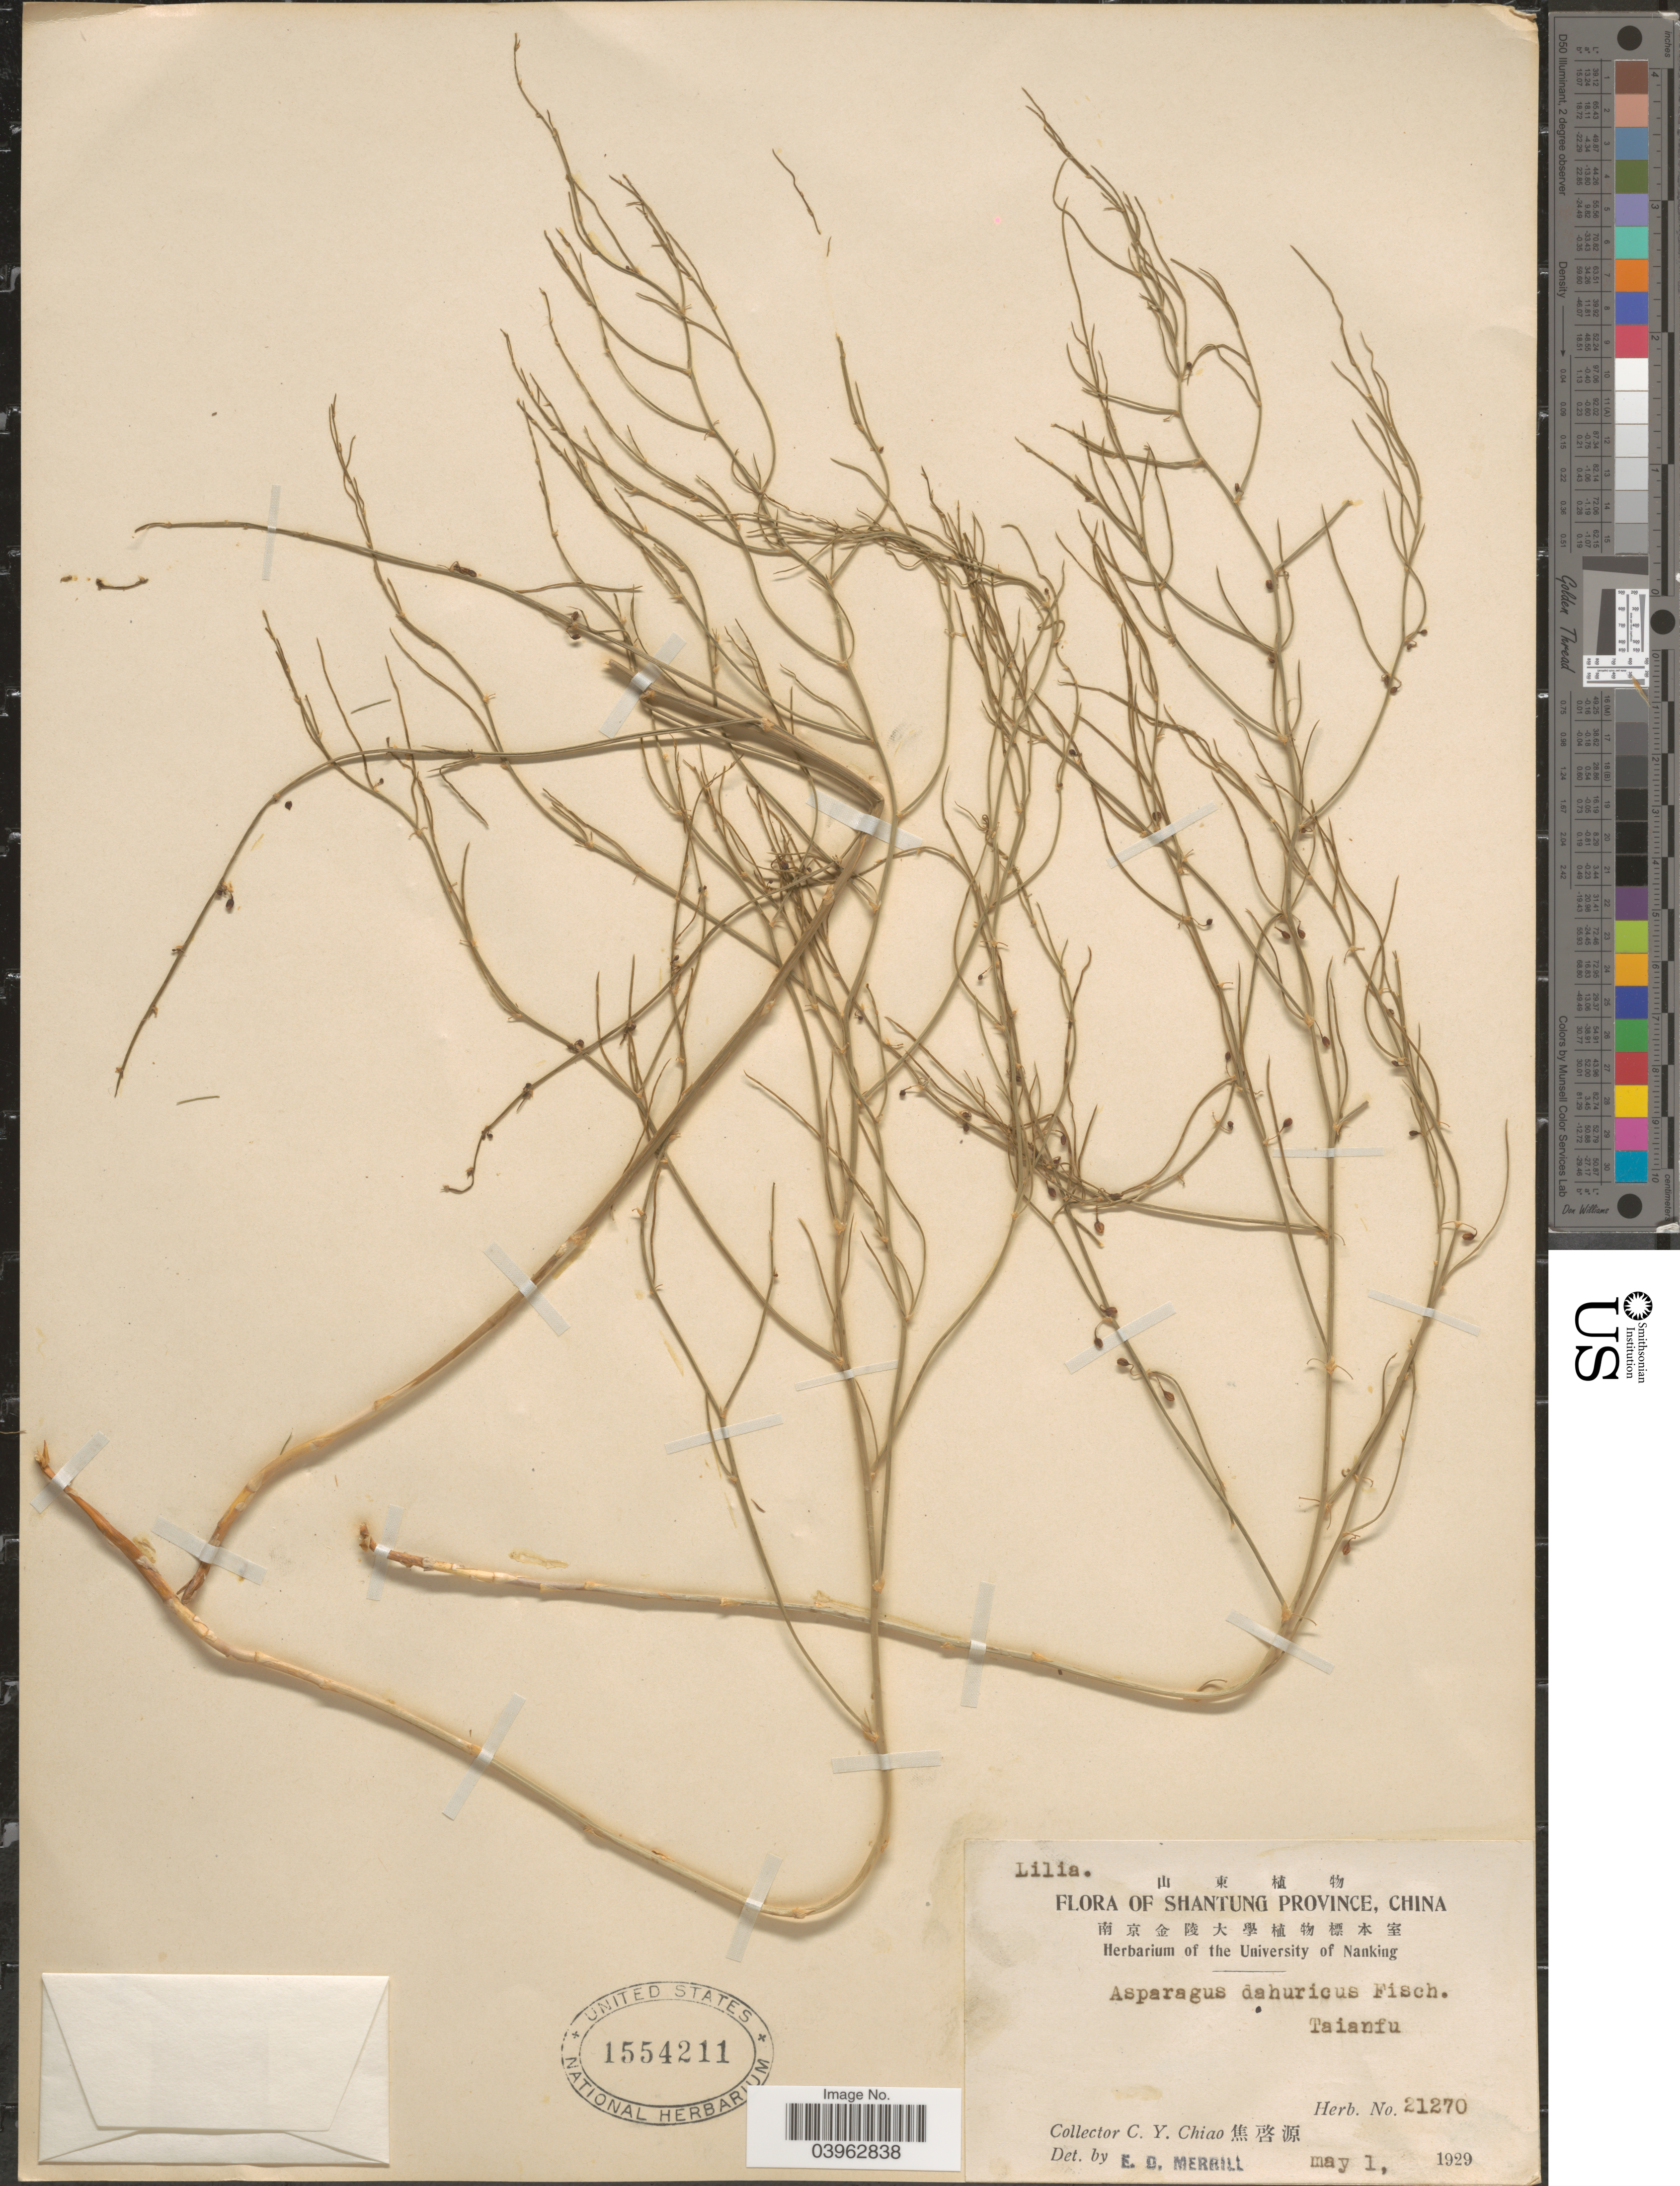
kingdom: Plantae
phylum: Tracheophyta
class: Liliopsida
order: Asparagales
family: Asparagaceae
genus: Asparagus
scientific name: Asparagus davuricus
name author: Fisch. ex Link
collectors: C. Y. Chiao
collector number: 21270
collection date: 1929-05-01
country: China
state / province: Shandong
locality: Shantung Province. Taianfu.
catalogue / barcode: US 1554211